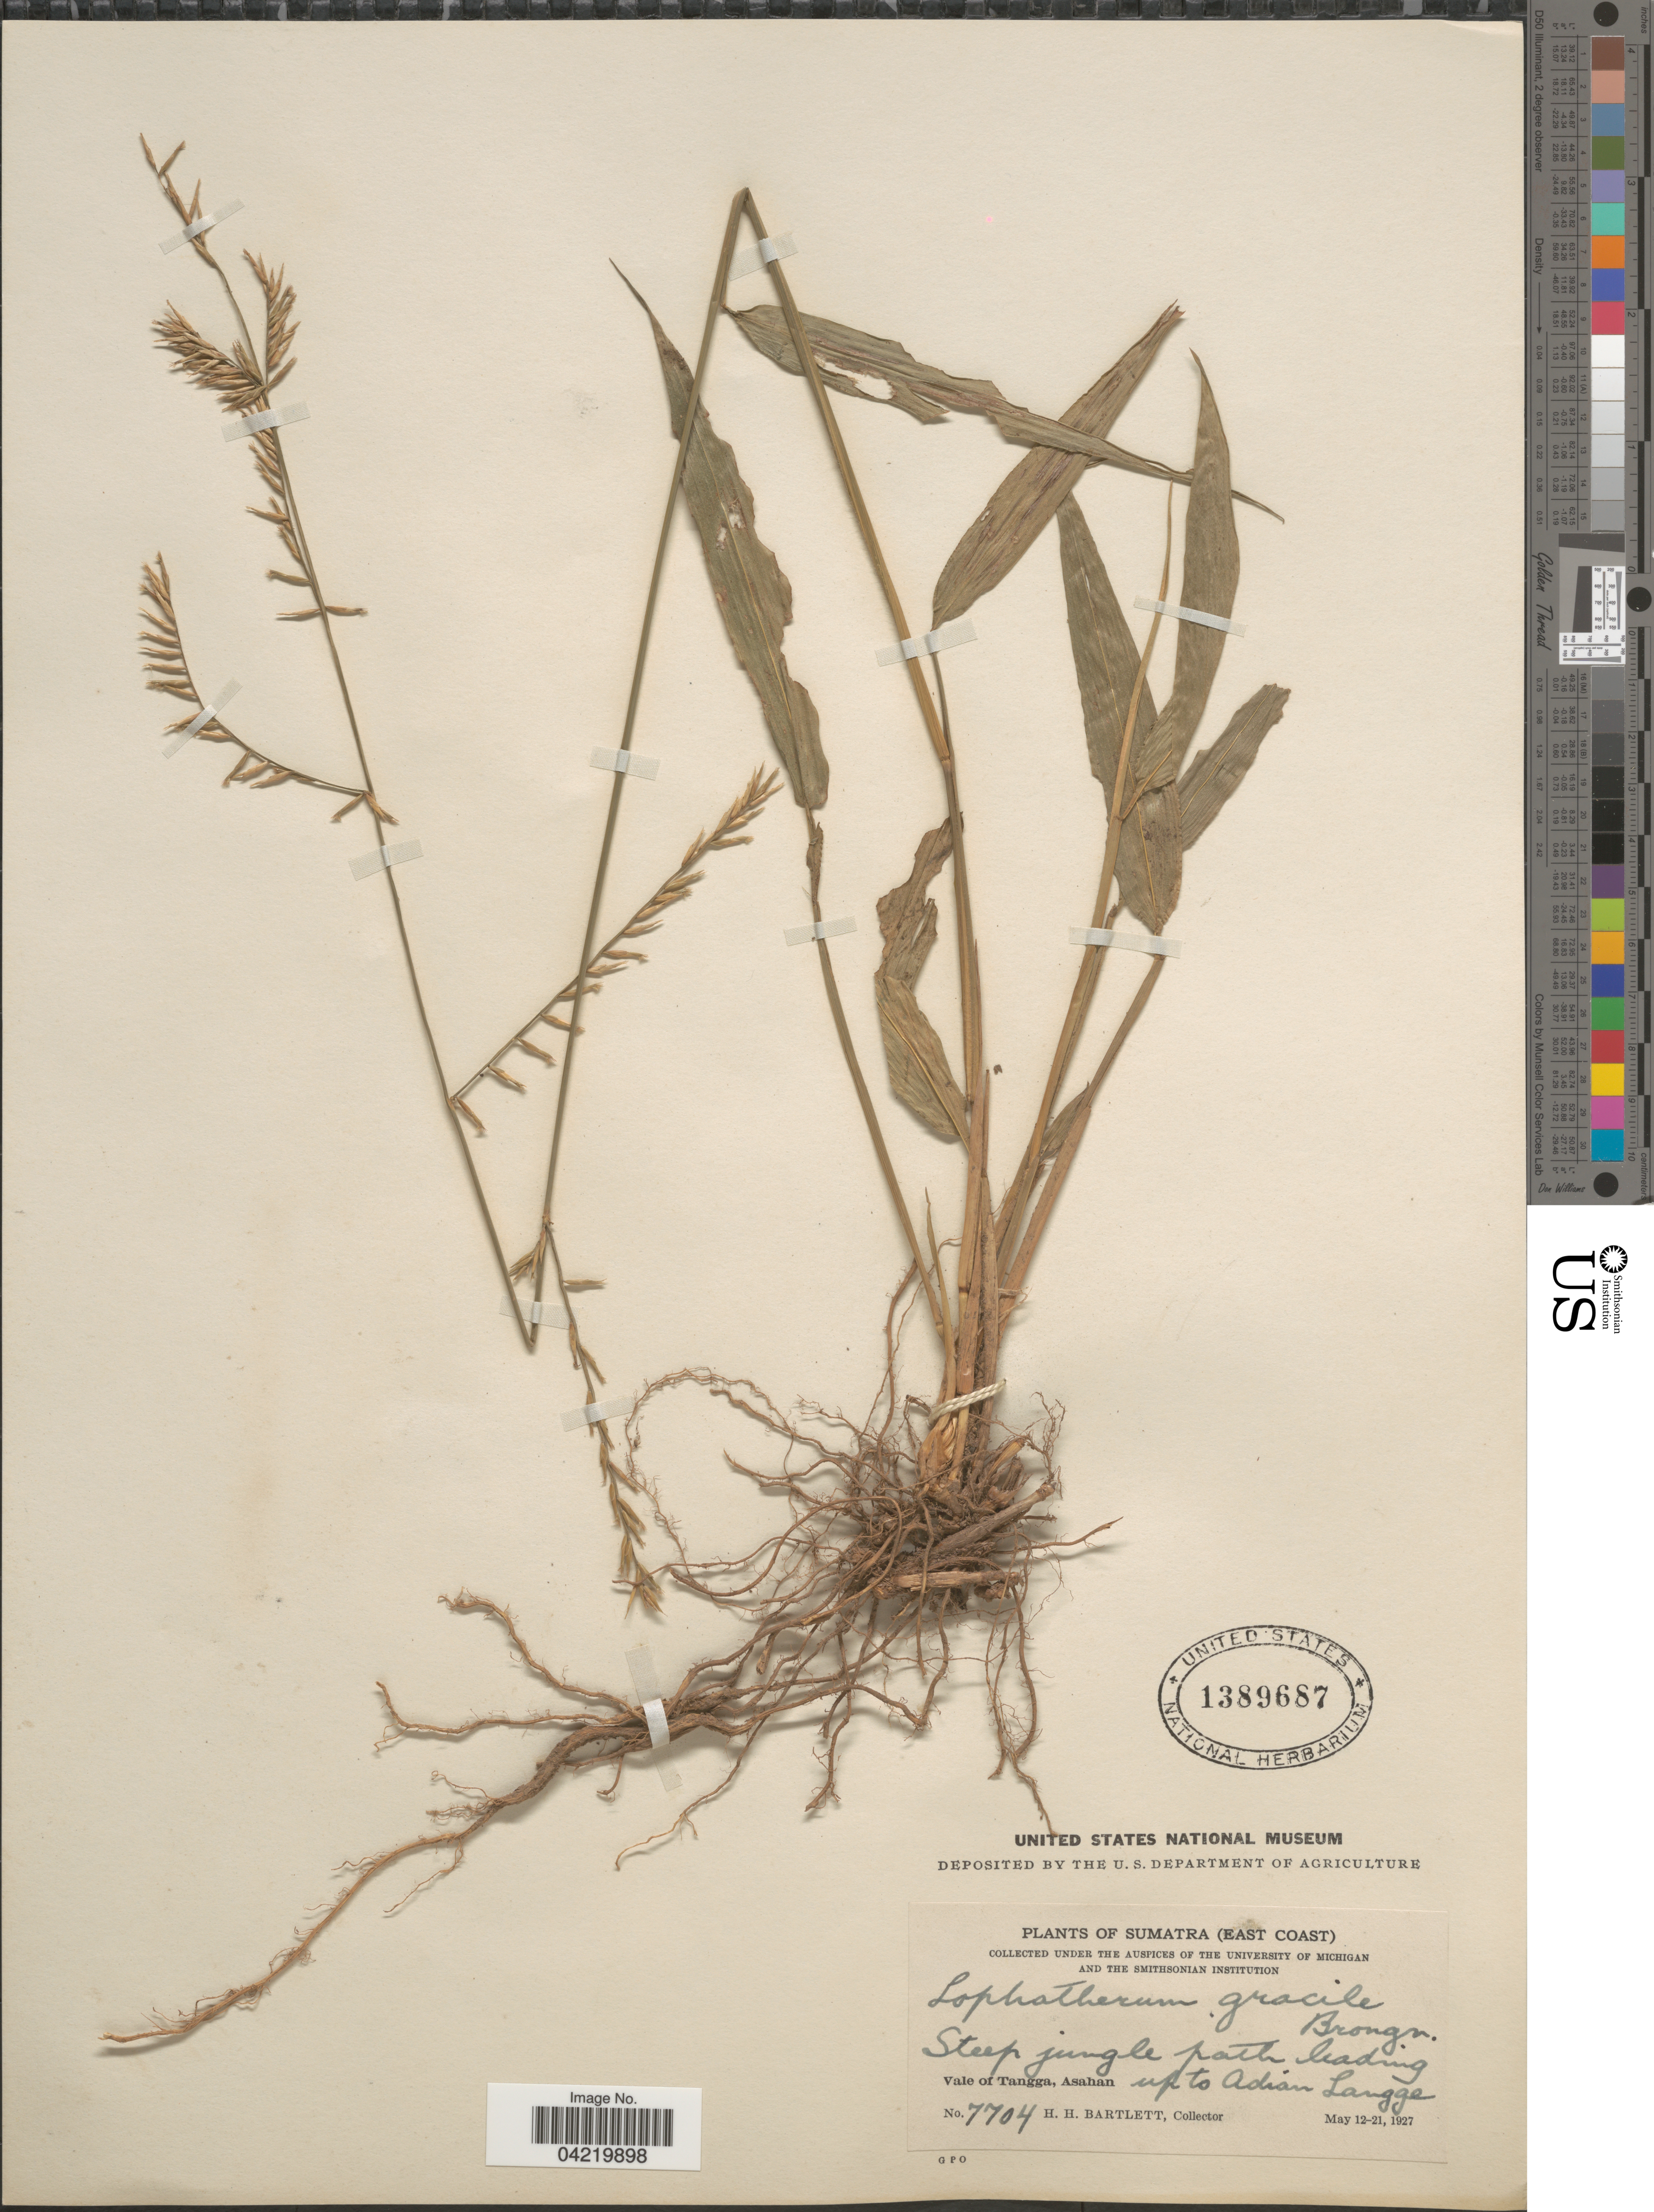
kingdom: Plantae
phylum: Tracheophyta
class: Liliopsida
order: Poales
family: Poaceae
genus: Lophatherum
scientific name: Lophatherum gracile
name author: Brongn.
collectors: H. H. Bartlett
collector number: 7704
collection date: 1927-05-12/1927-05-21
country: Indonesia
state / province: Sumatra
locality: (East Coast). Steep jungle path leading up to Adian Langge. Vale of Tangga, Asahan.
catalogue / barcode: US 1389687